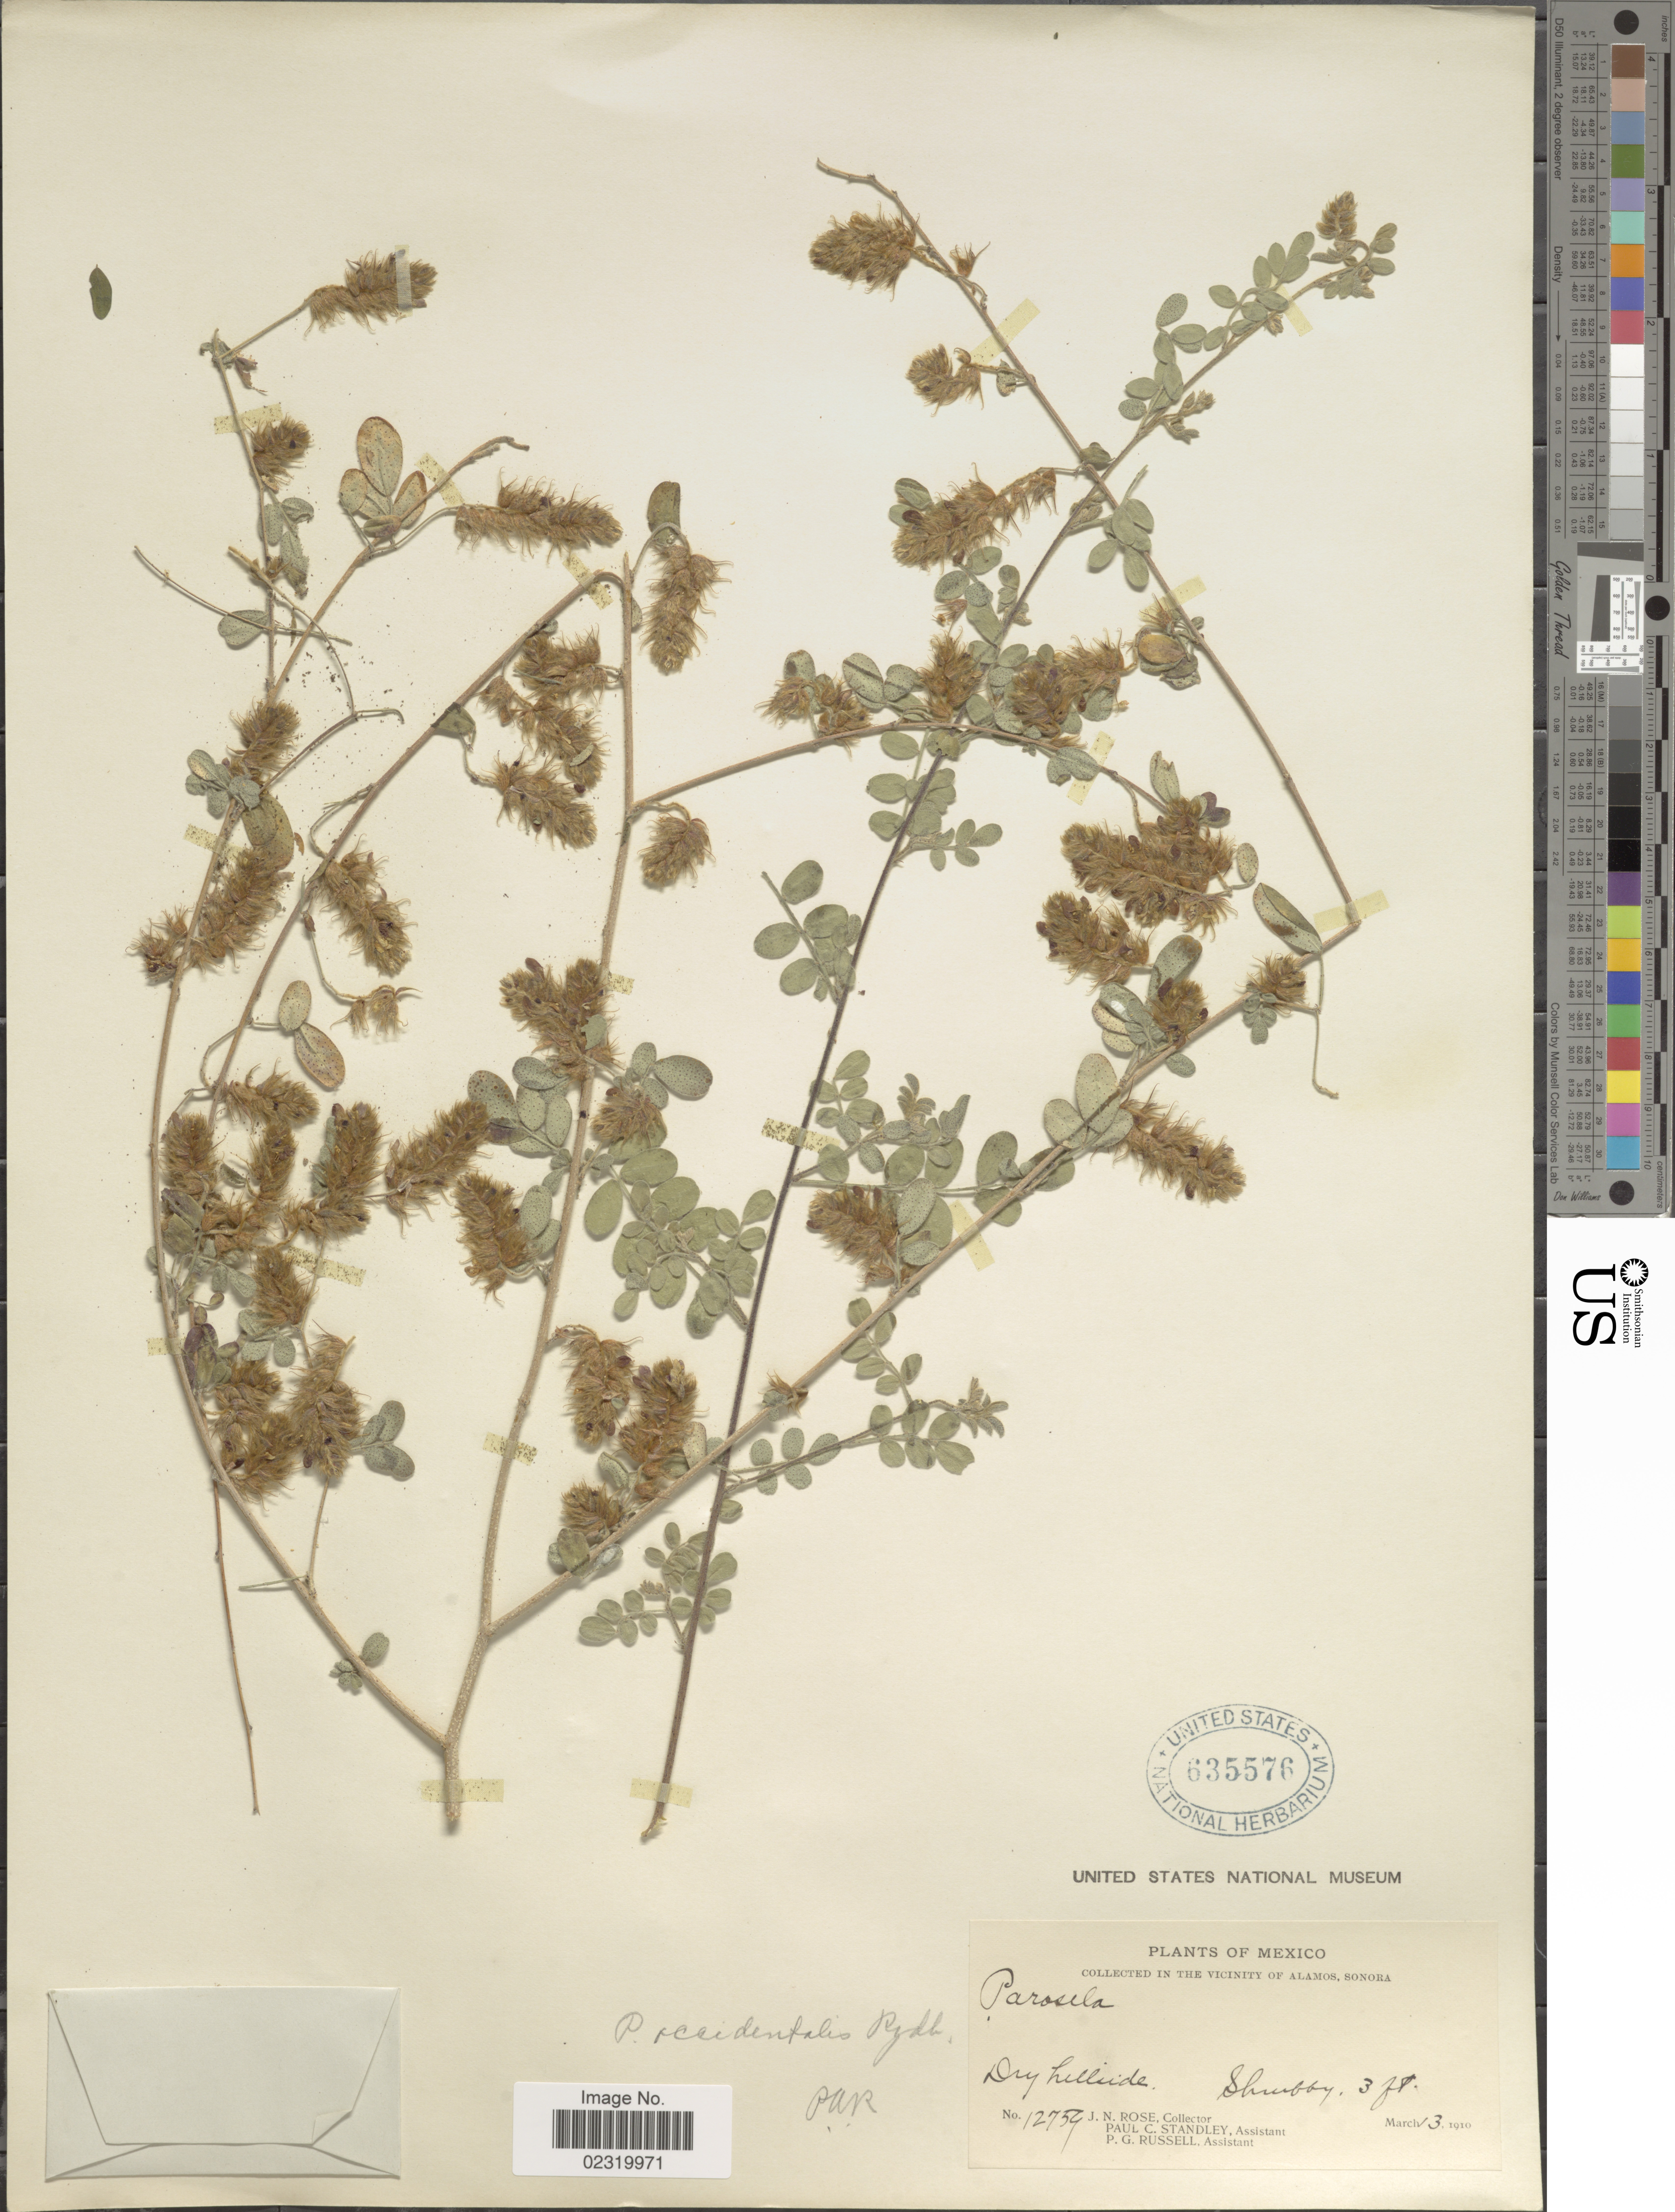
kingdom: Plantae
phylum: Tracheophyta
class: Magnoliopsida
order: Fabales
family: Fabaceae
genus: Dalea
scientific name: Dalea occidentalis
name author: (Rydb.) L. Riley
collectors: J. N. Rose, P. C. Standley & P. G. Russell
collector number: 12759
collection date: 1910-03-13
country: Mexico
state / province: Sonora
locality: Vicinity of Alamos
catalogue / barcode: US 635576